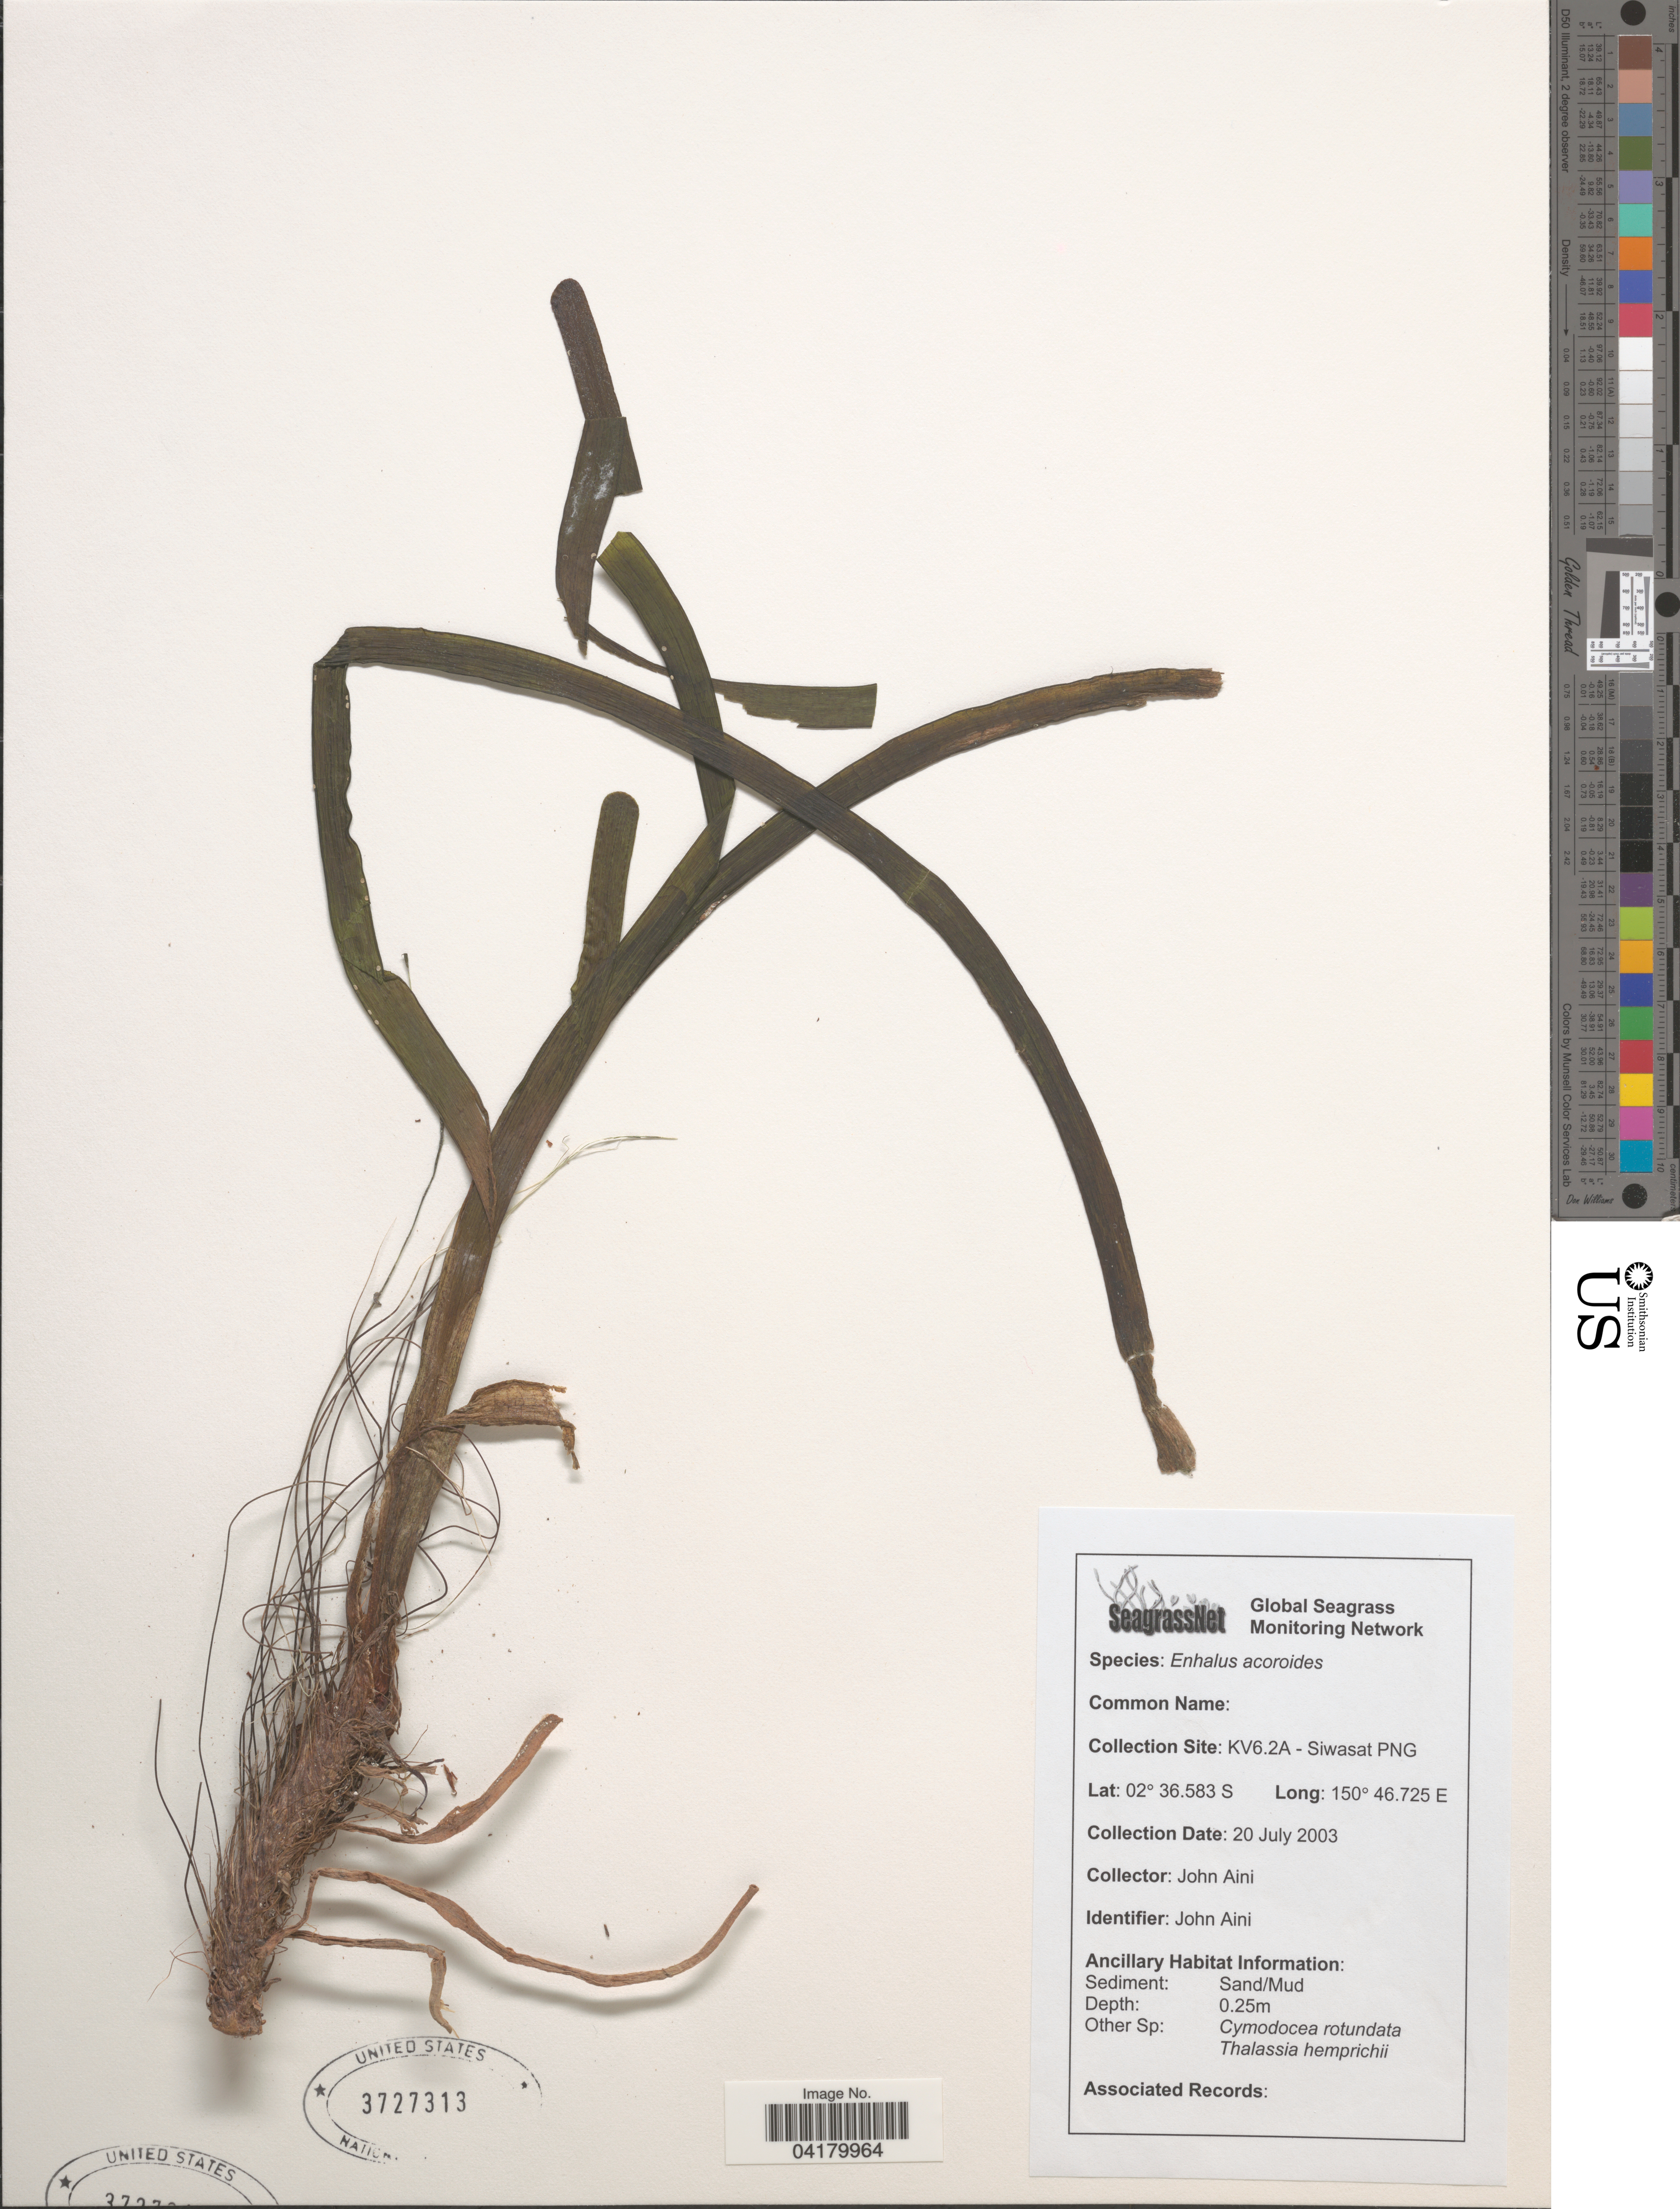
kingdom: Plantae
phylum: Tracheophyta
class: Liliopsida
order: Alismatales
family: Hydrocharitaceae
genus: Enhalus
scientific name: Enhalus acoroides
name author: (L. f.) Royle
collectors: J. Aini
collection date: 2003-07-20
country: Papua New Guinea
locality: Collection Site: KV6.2A - Siwasat PNG.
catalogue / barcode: US 3727313